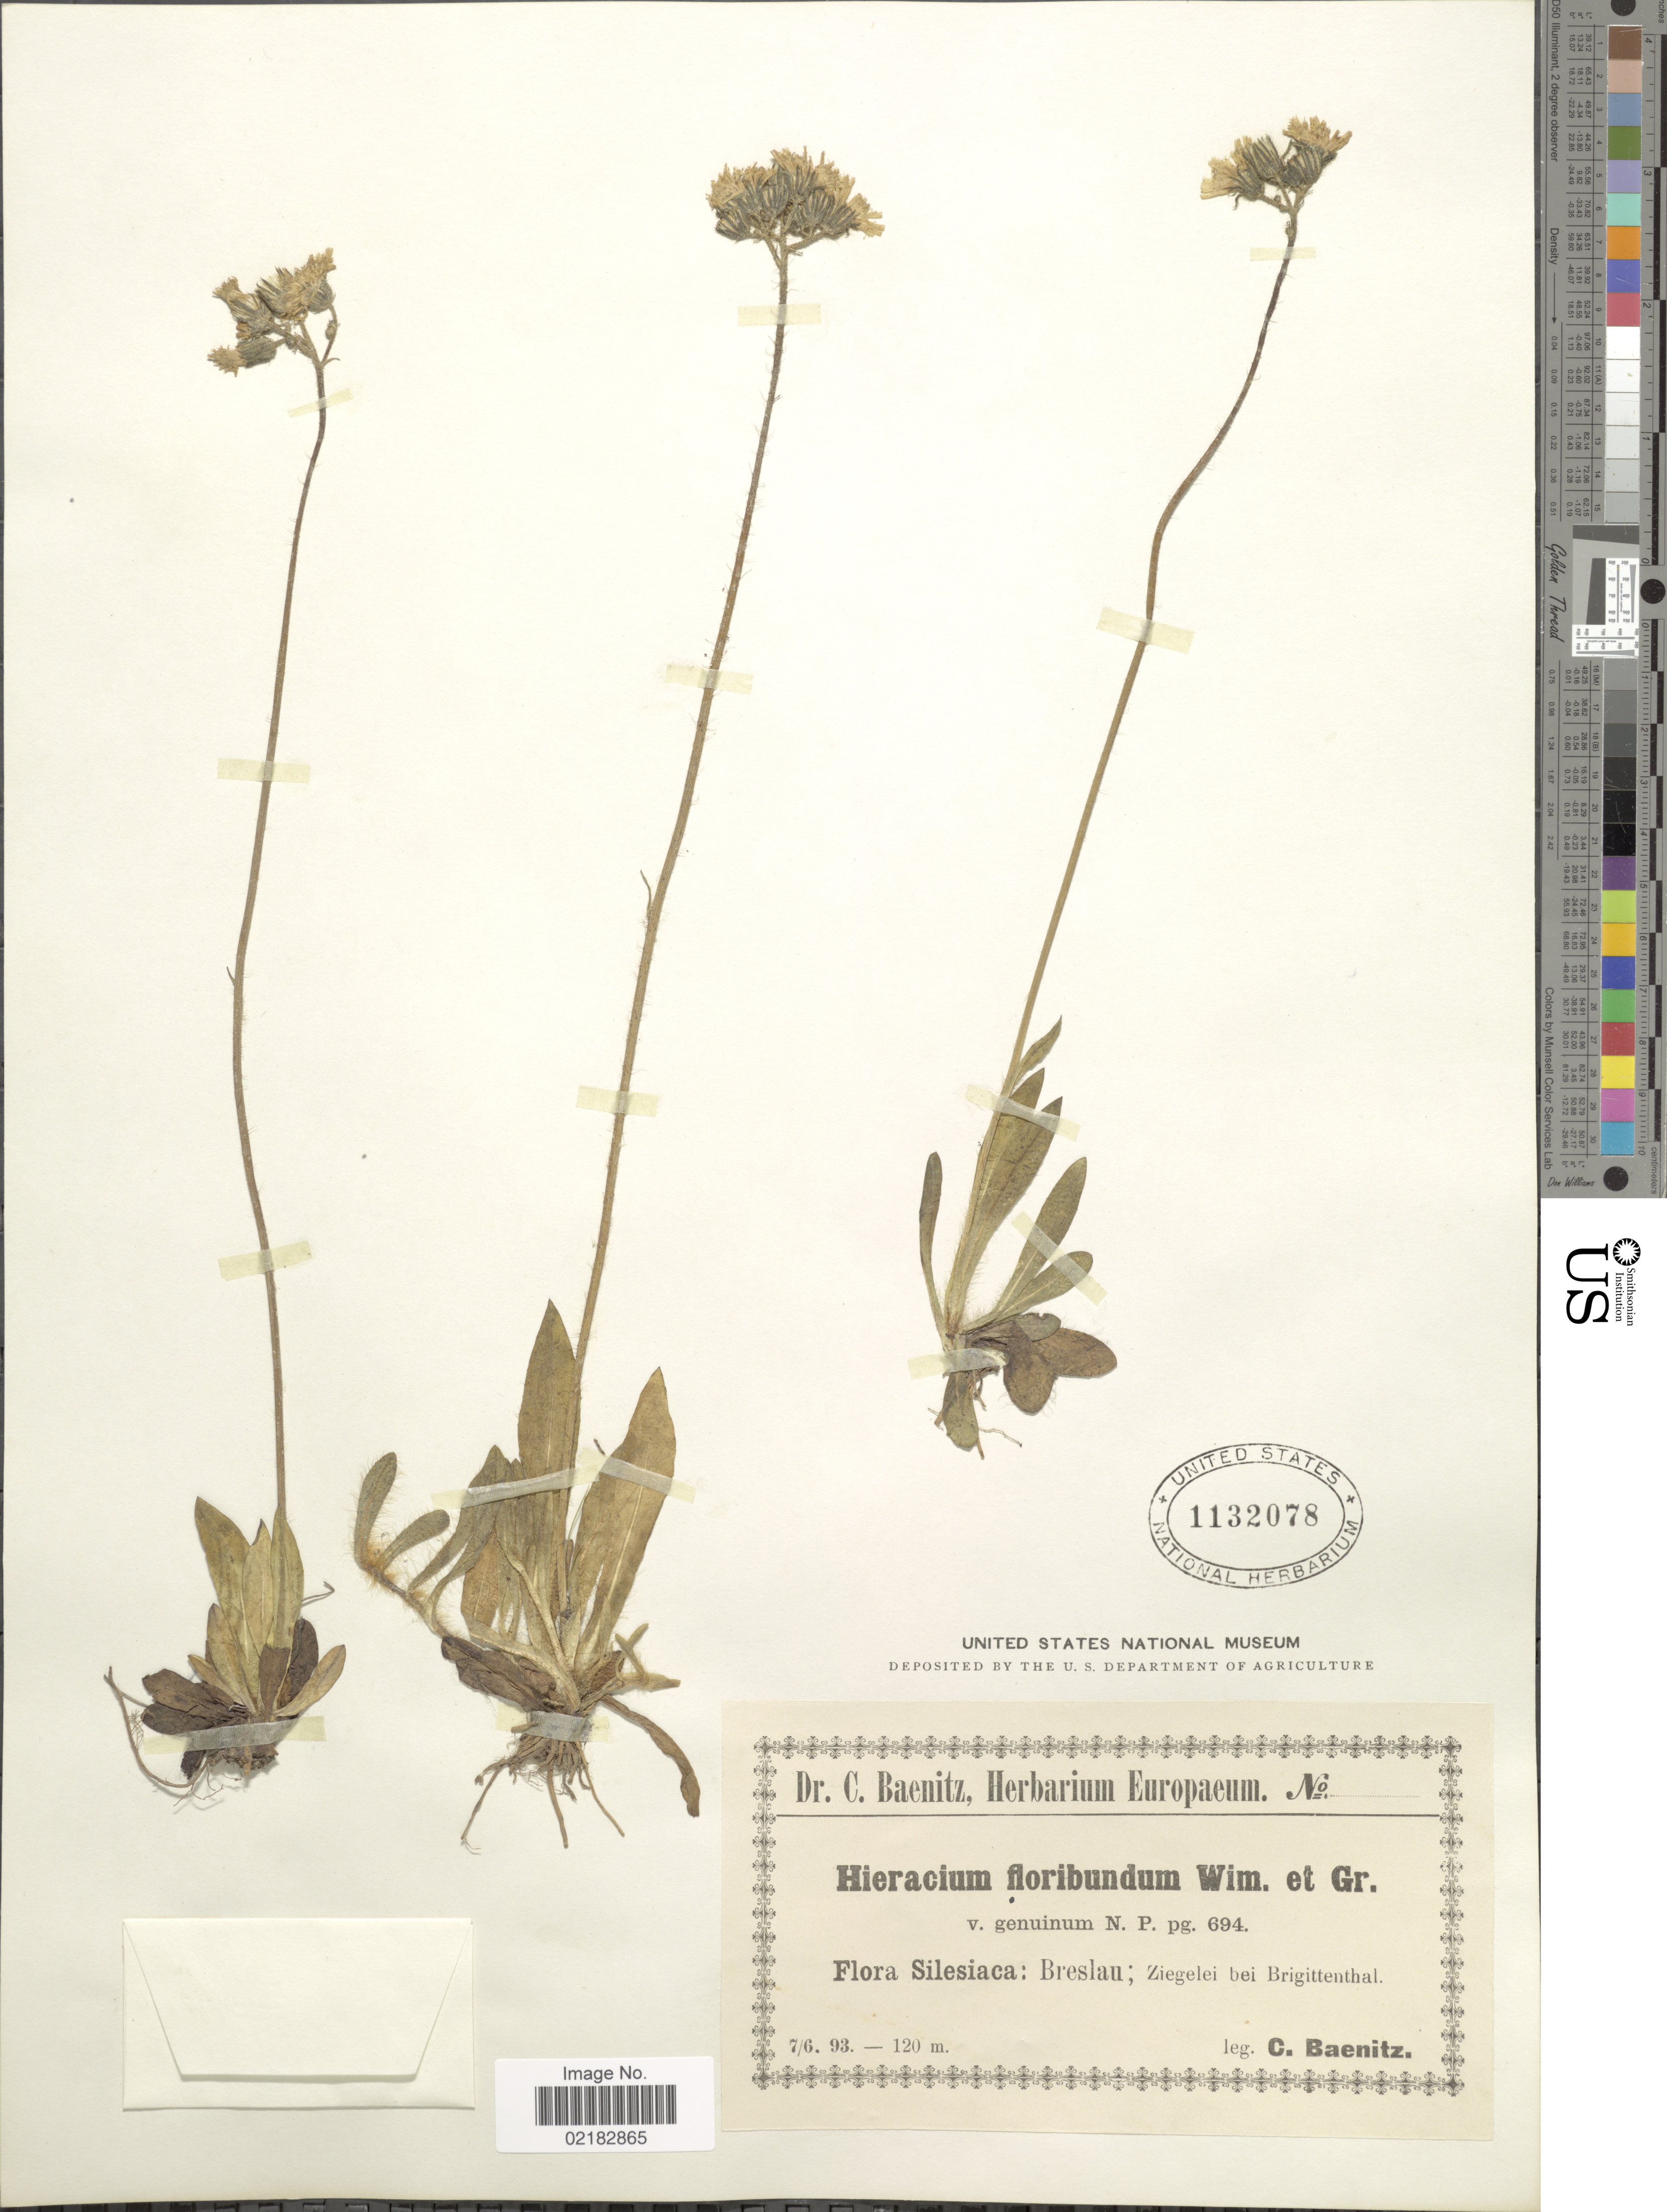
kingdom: Plantae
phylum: Tracheophyta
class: Magnoliopsida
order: Asterales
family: Asteraceae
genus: Pilosella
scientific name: Pilosella floribunda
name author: (Wimm. & Grab.) Fr. a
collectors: C. G. Baenitz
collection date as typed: Transcribed d/m/y: 7/6/93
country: Poland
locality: Silesiaca: Breslau: Ziegelei bei Brigittenthal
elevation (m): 120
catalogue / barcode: US 1132078